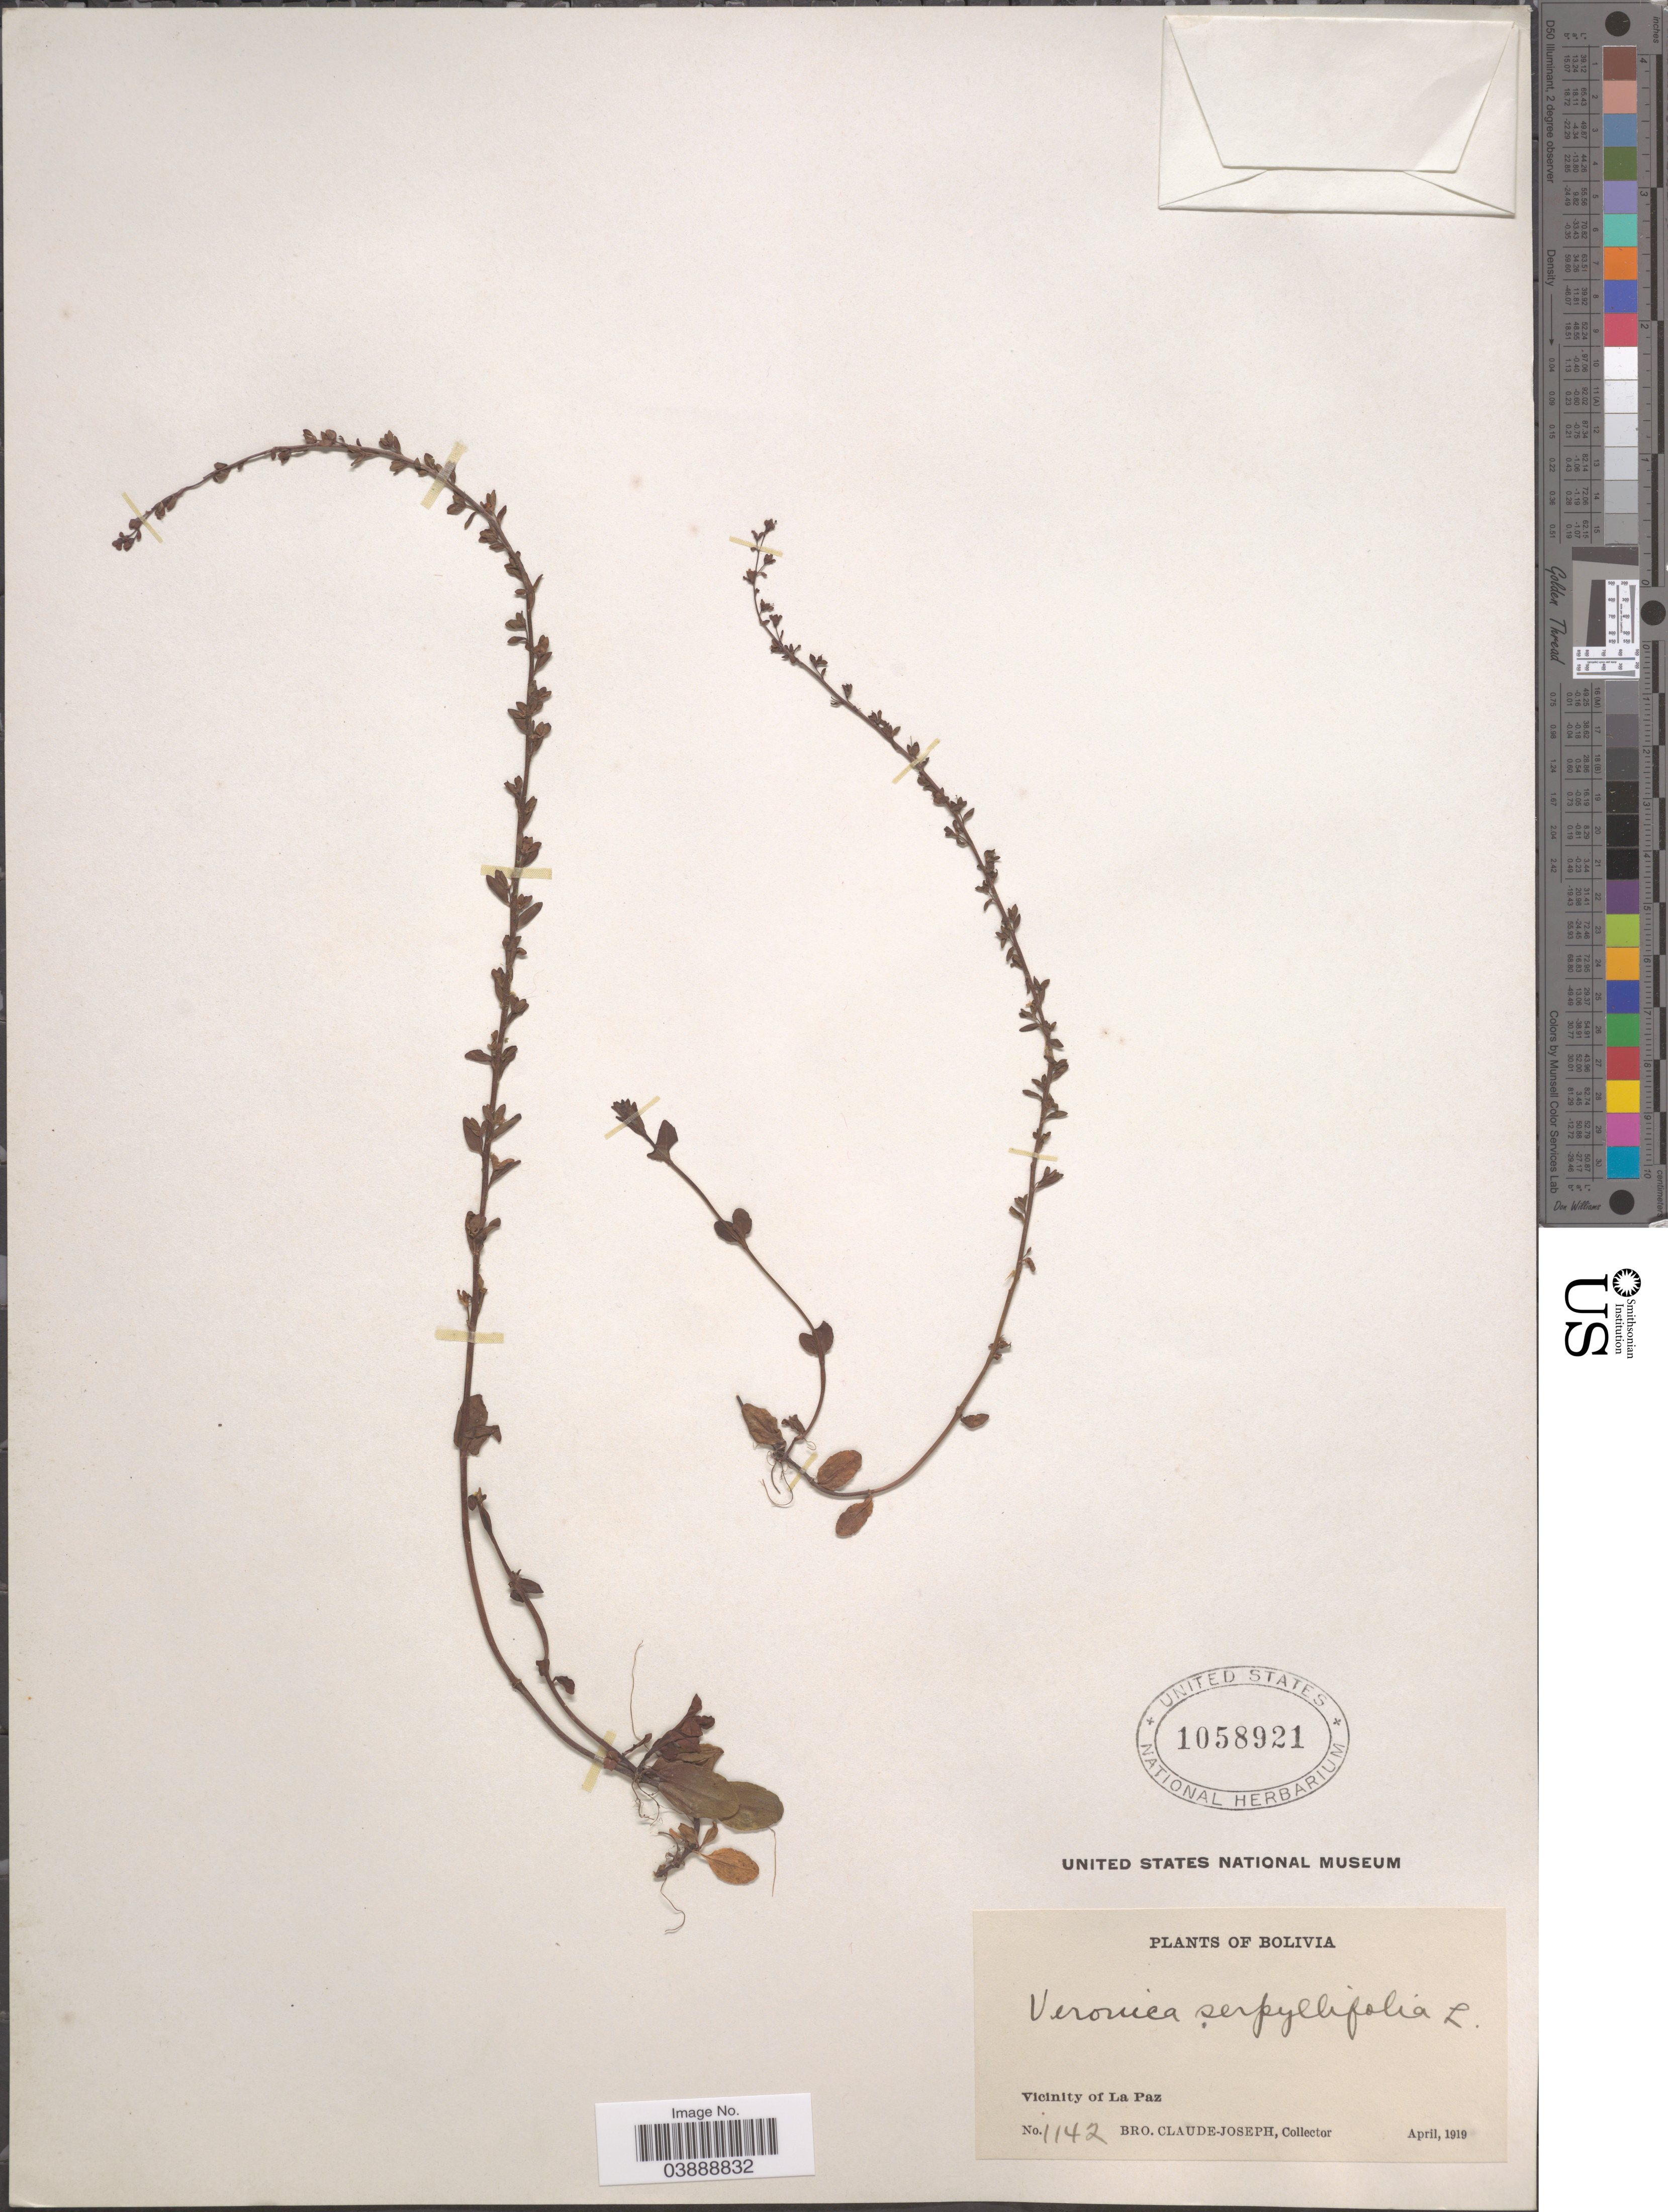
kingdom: Plantae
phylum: Tracheophyta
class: Magnoliopsida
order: Lamiales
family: Plantaginaceae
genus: Veronica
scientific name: Veronica serpyllifolia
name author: L.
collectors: Bro. Claude-Joseph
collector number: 1142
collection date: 1919-04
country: Bolivia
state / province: La Paz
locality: Vicinity of La Paz.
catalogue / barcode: US 1058921